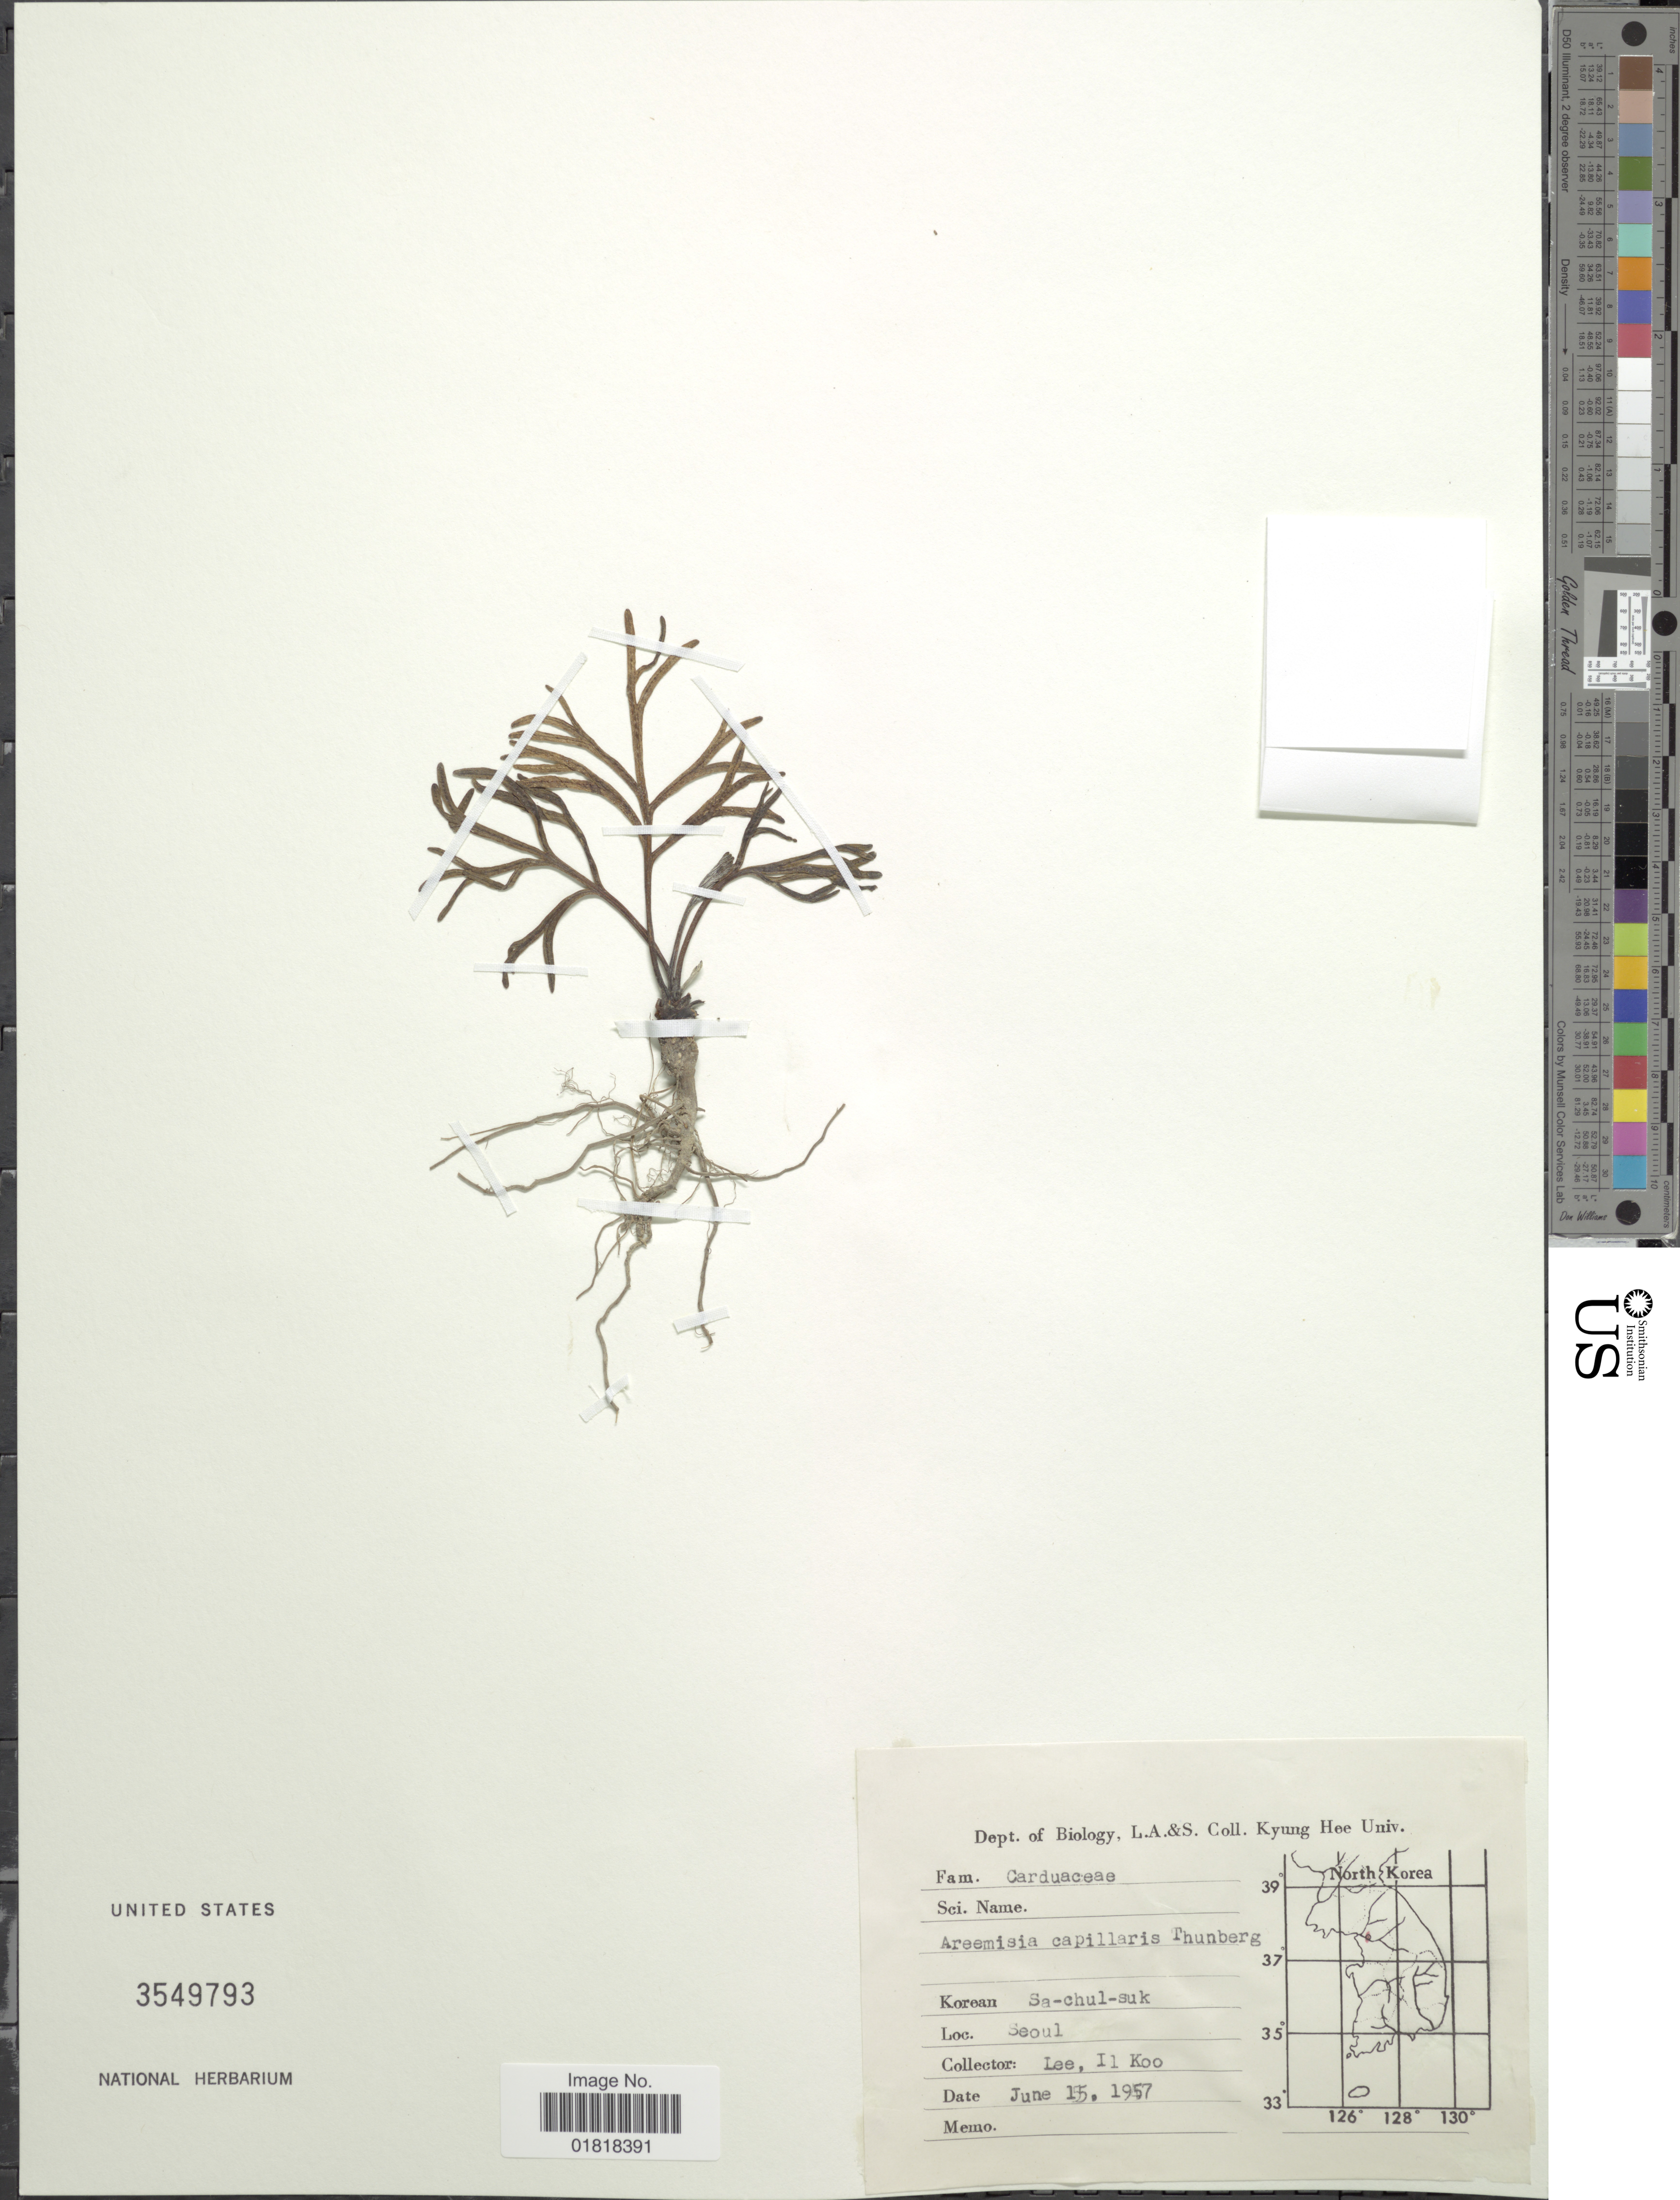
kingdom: Plantae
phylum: Tracheophyta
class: Magnoliopsida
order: Asterales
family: Asteraceae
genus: Artemisia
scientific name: Artemisia capillaris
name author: Thunb.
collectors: I. Lee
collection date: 1957-06-15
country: South Korea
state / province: Seoul Special City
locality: Sa-chul-suk, Seoul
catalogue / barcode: US 3549793